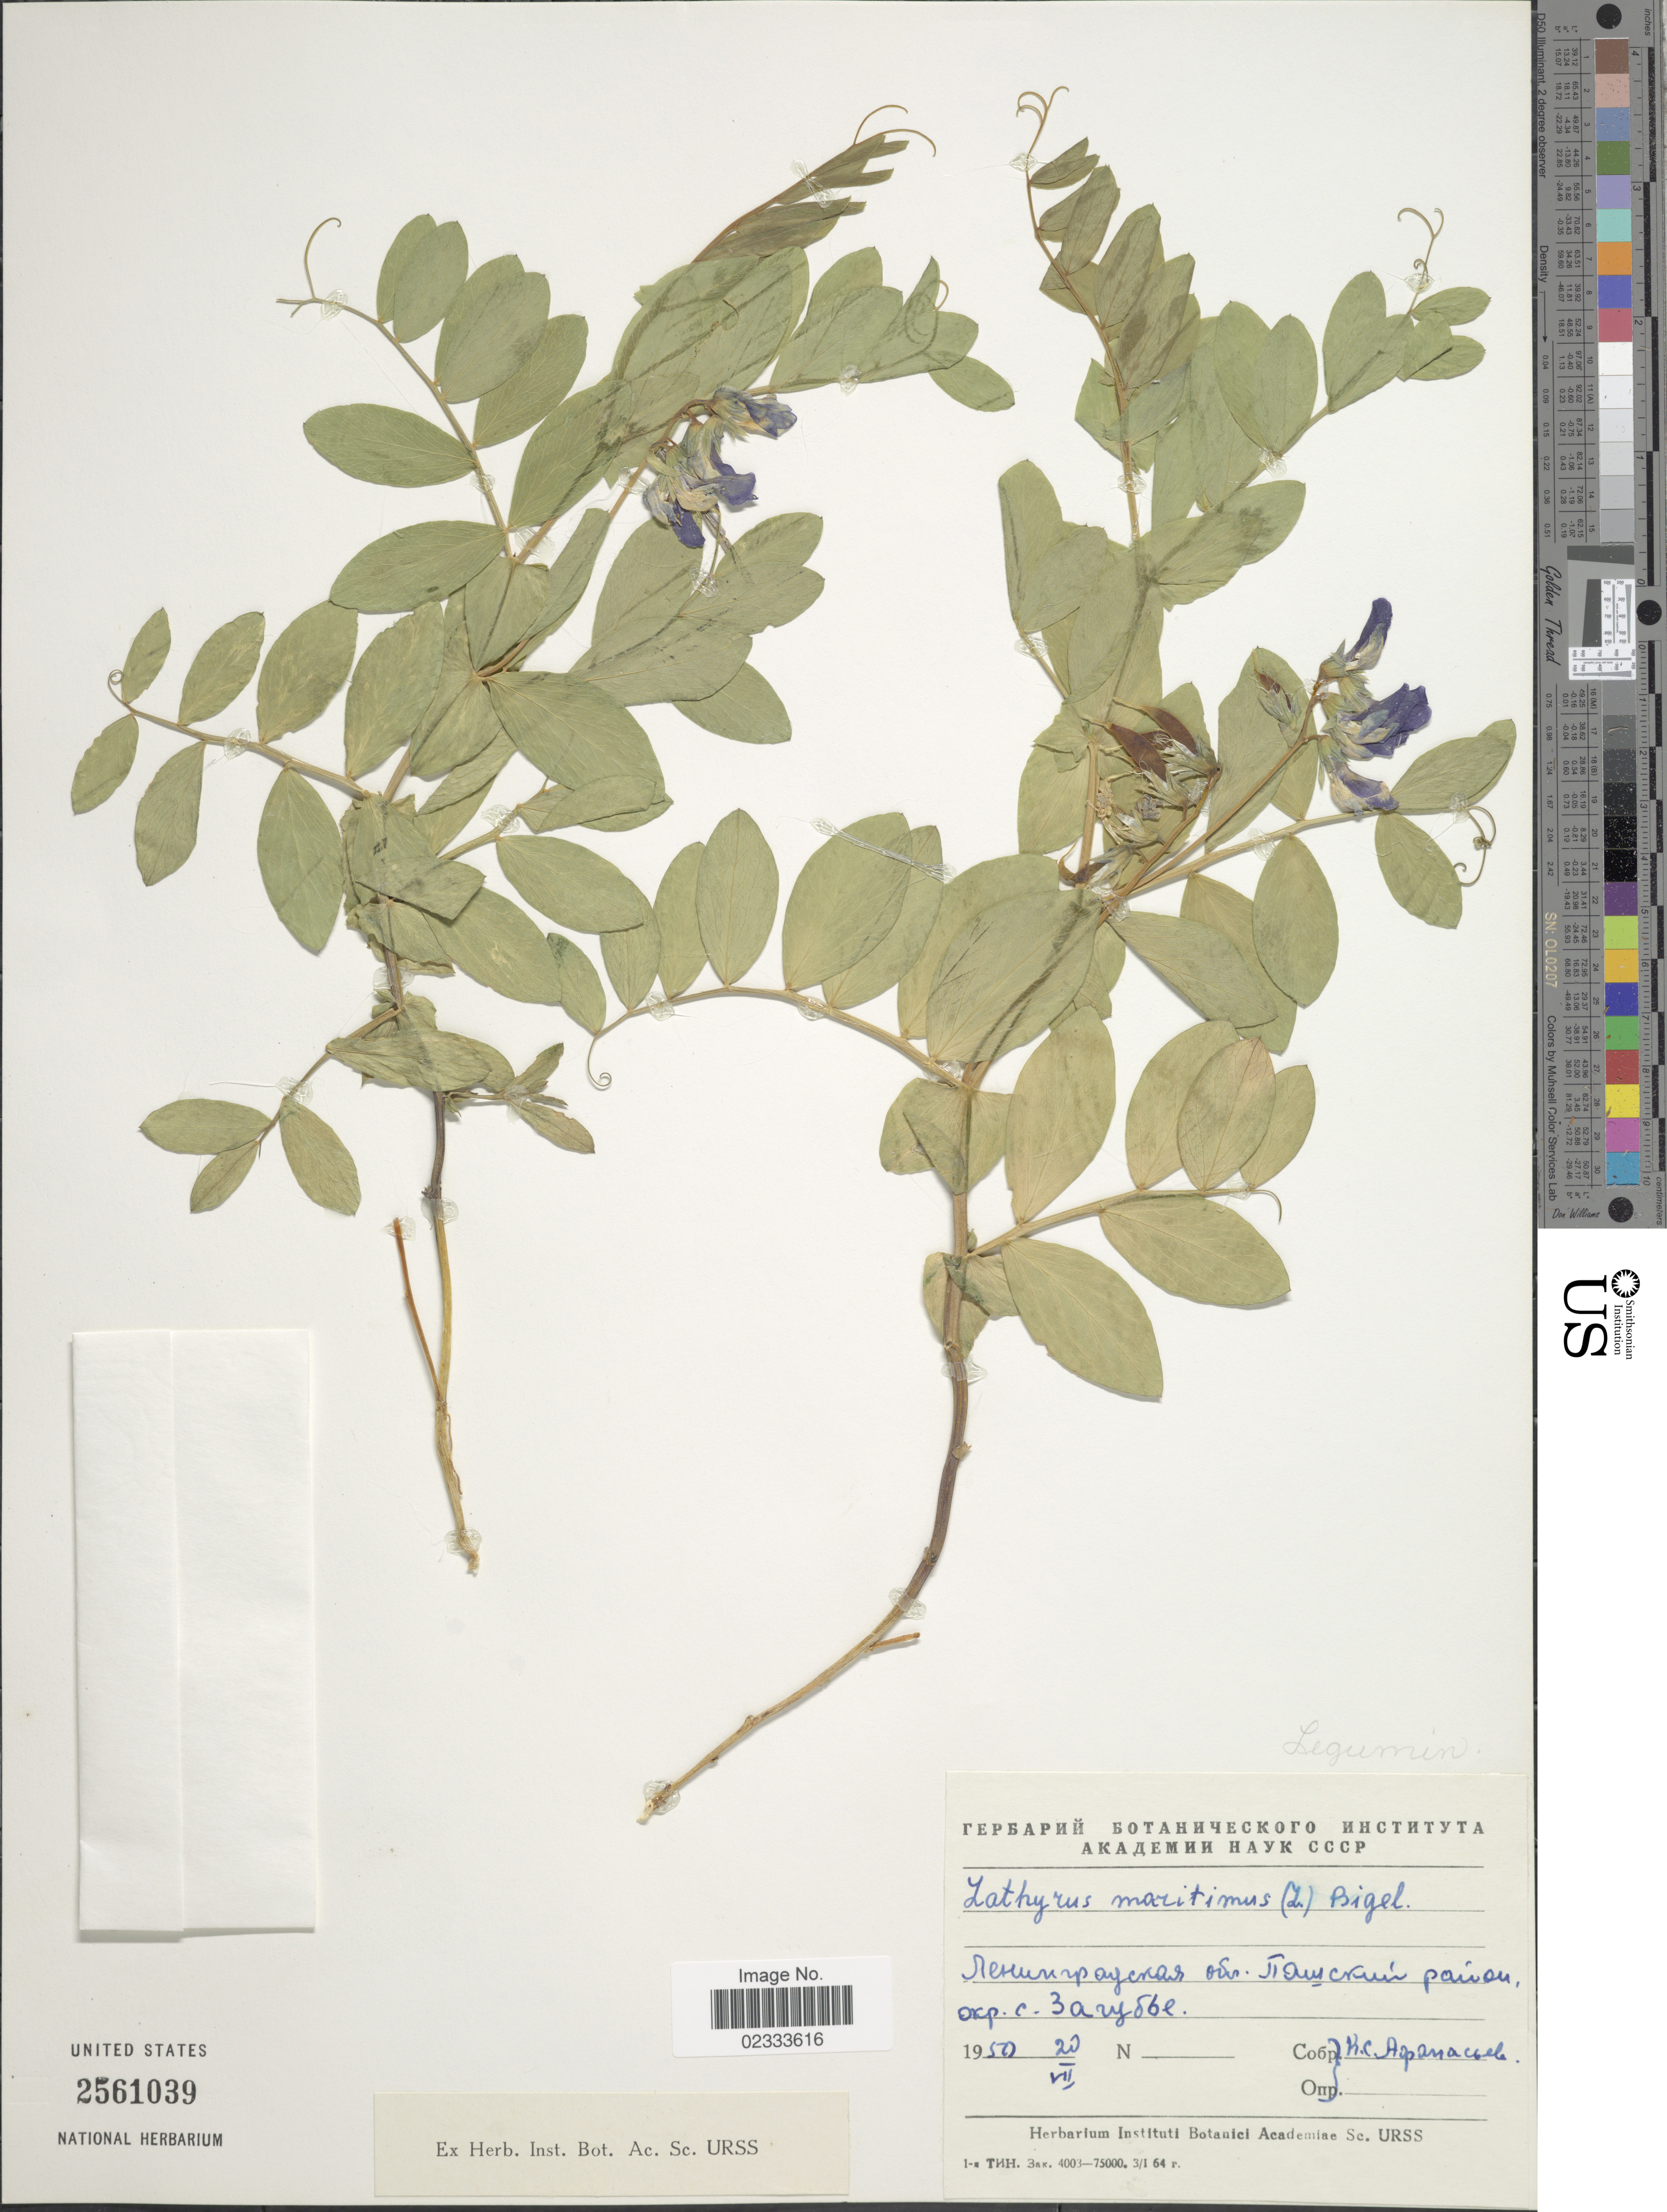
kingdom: Plantae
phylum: Tracheophyta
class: Magnoliopsida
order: Fabales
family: Fabaceae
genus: Lathyrus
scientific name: Lathyrus maritimus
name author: Torr.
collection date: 1950-07-20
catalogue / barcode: US 2561039